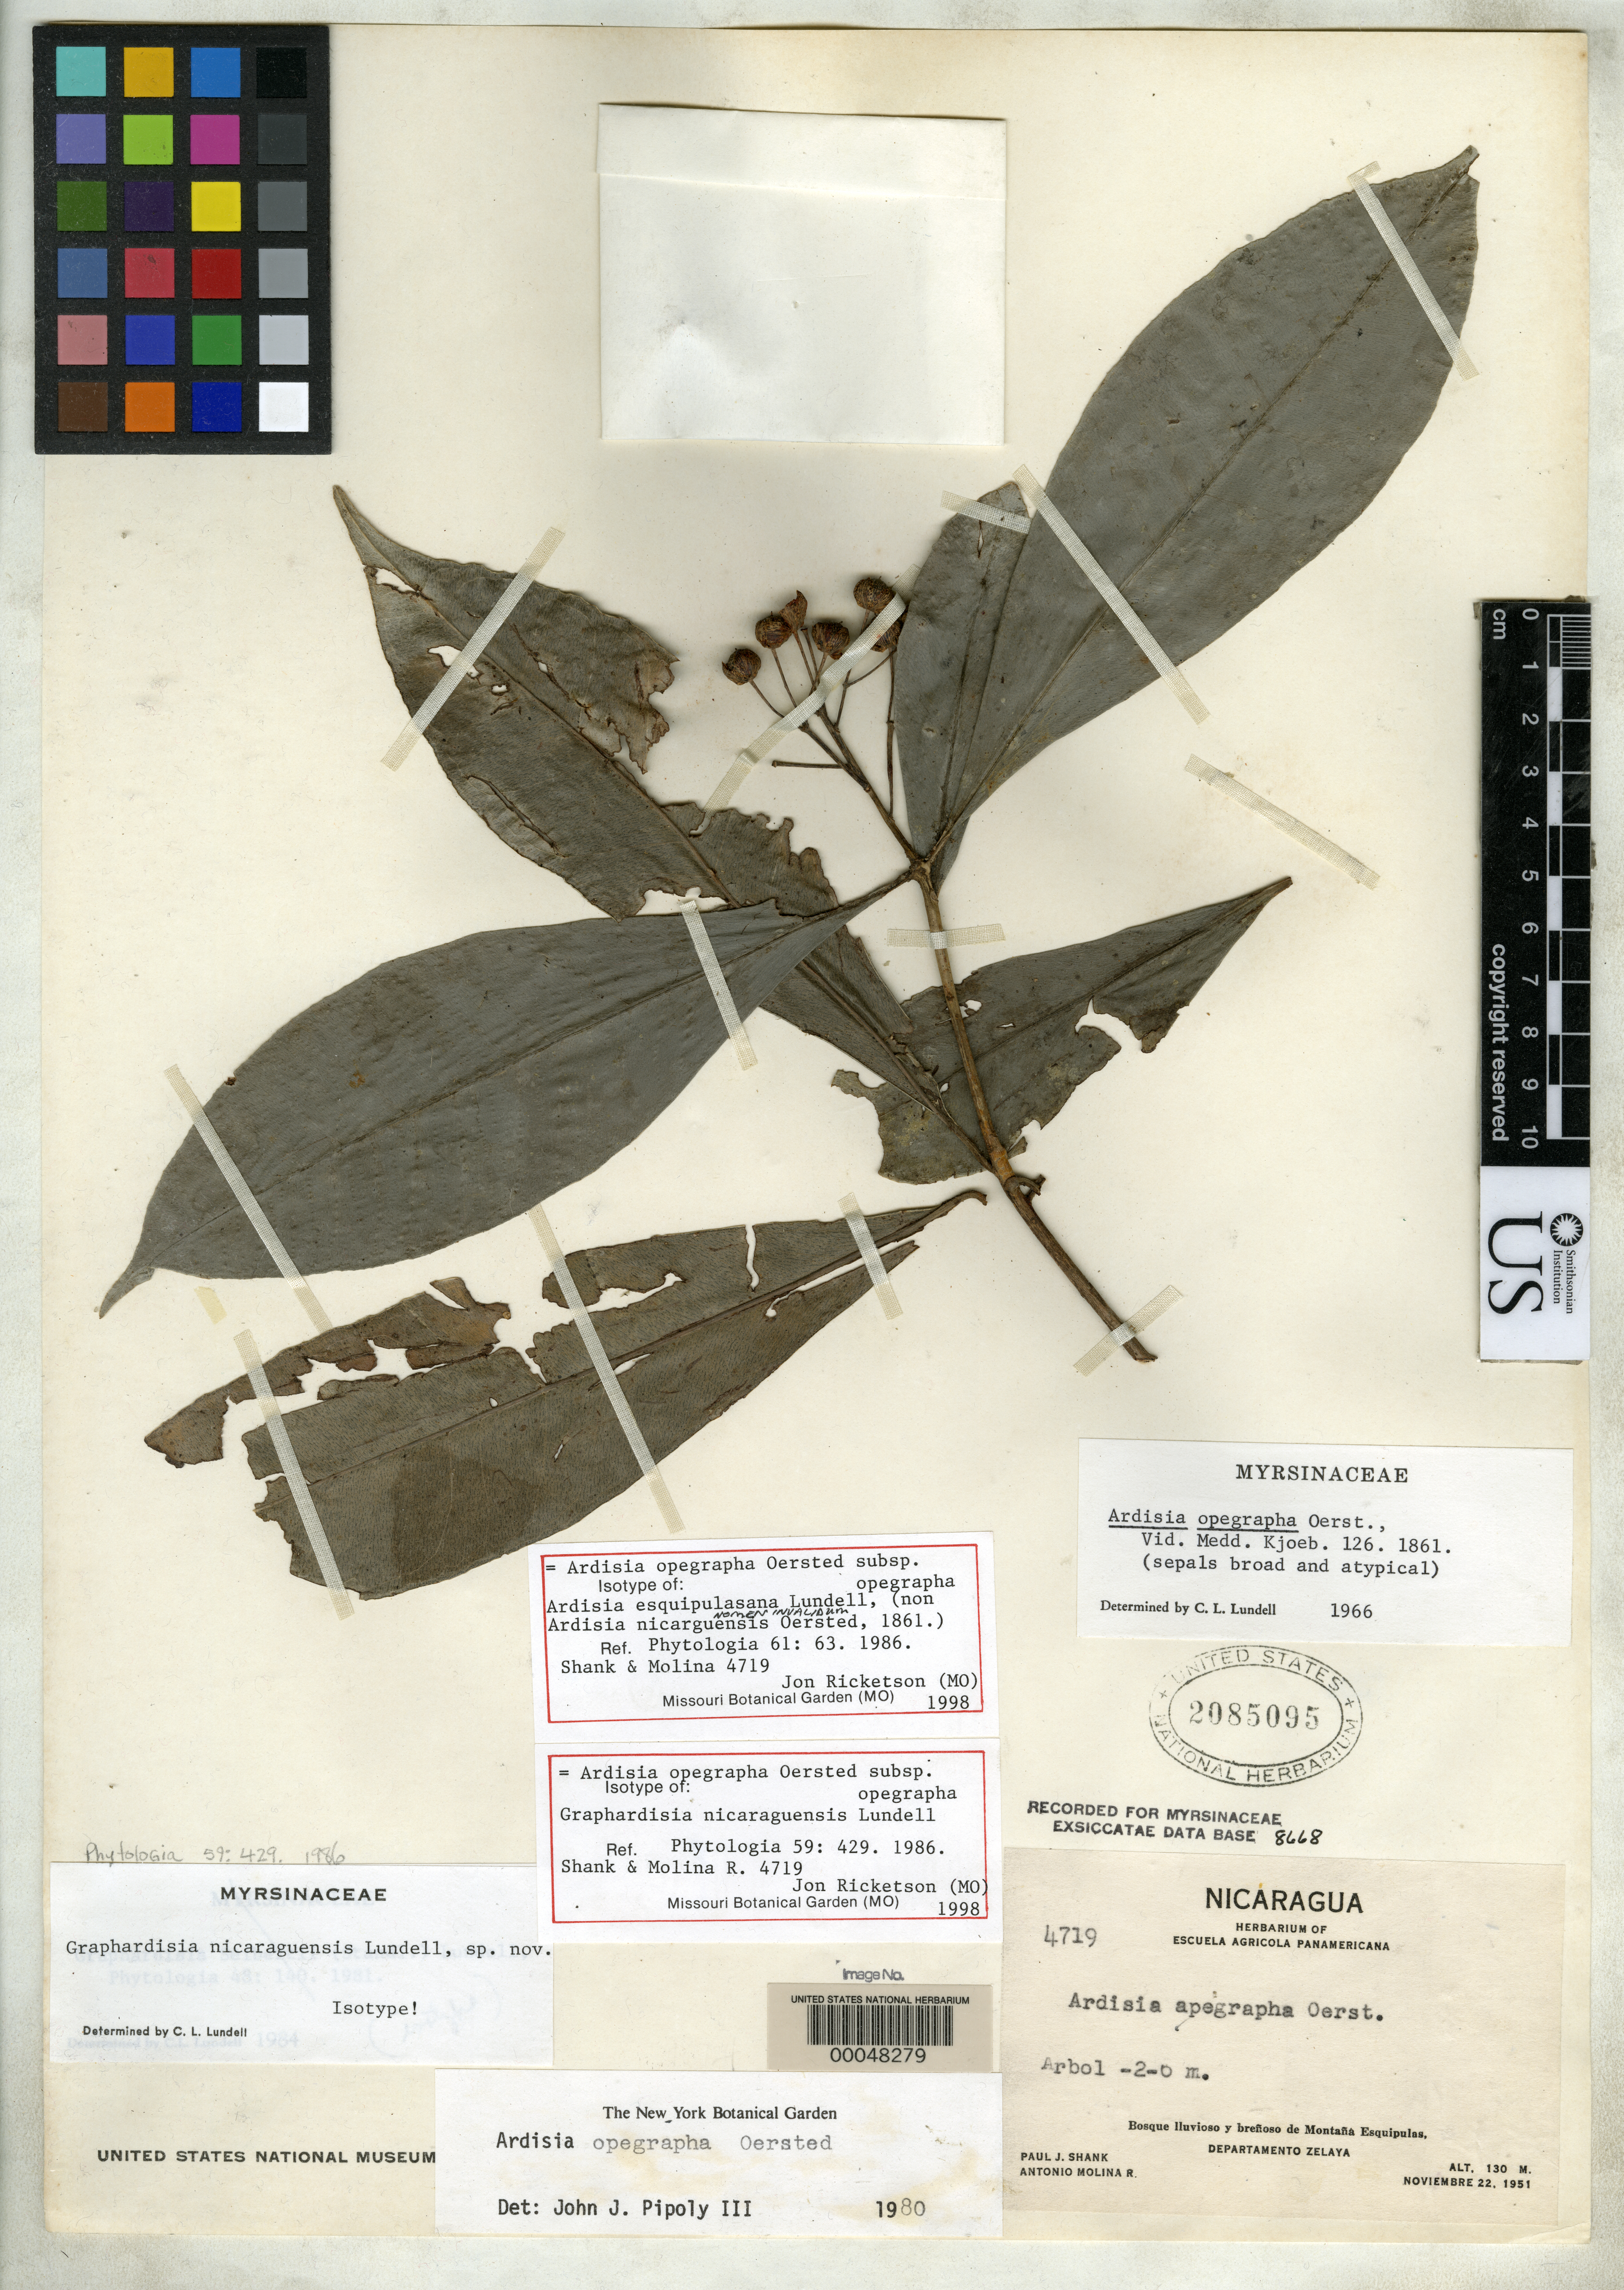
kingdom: Plantae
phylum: Tracheophyta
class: Magnoliopsida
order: Ericales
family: Primulaceae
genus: Graphardisia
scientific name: Graphardisia nicaraguensis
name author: Lundell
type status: Isotype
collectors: P. J. Shank & A. Molina R.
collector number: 4719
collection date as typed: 22 Nov 1951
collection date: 1951-11-22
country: Nicaragua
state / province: Atlántico Norte / Atlántico Sur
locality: Esquipulas Mt.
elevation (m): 130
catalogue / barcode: US 2085095